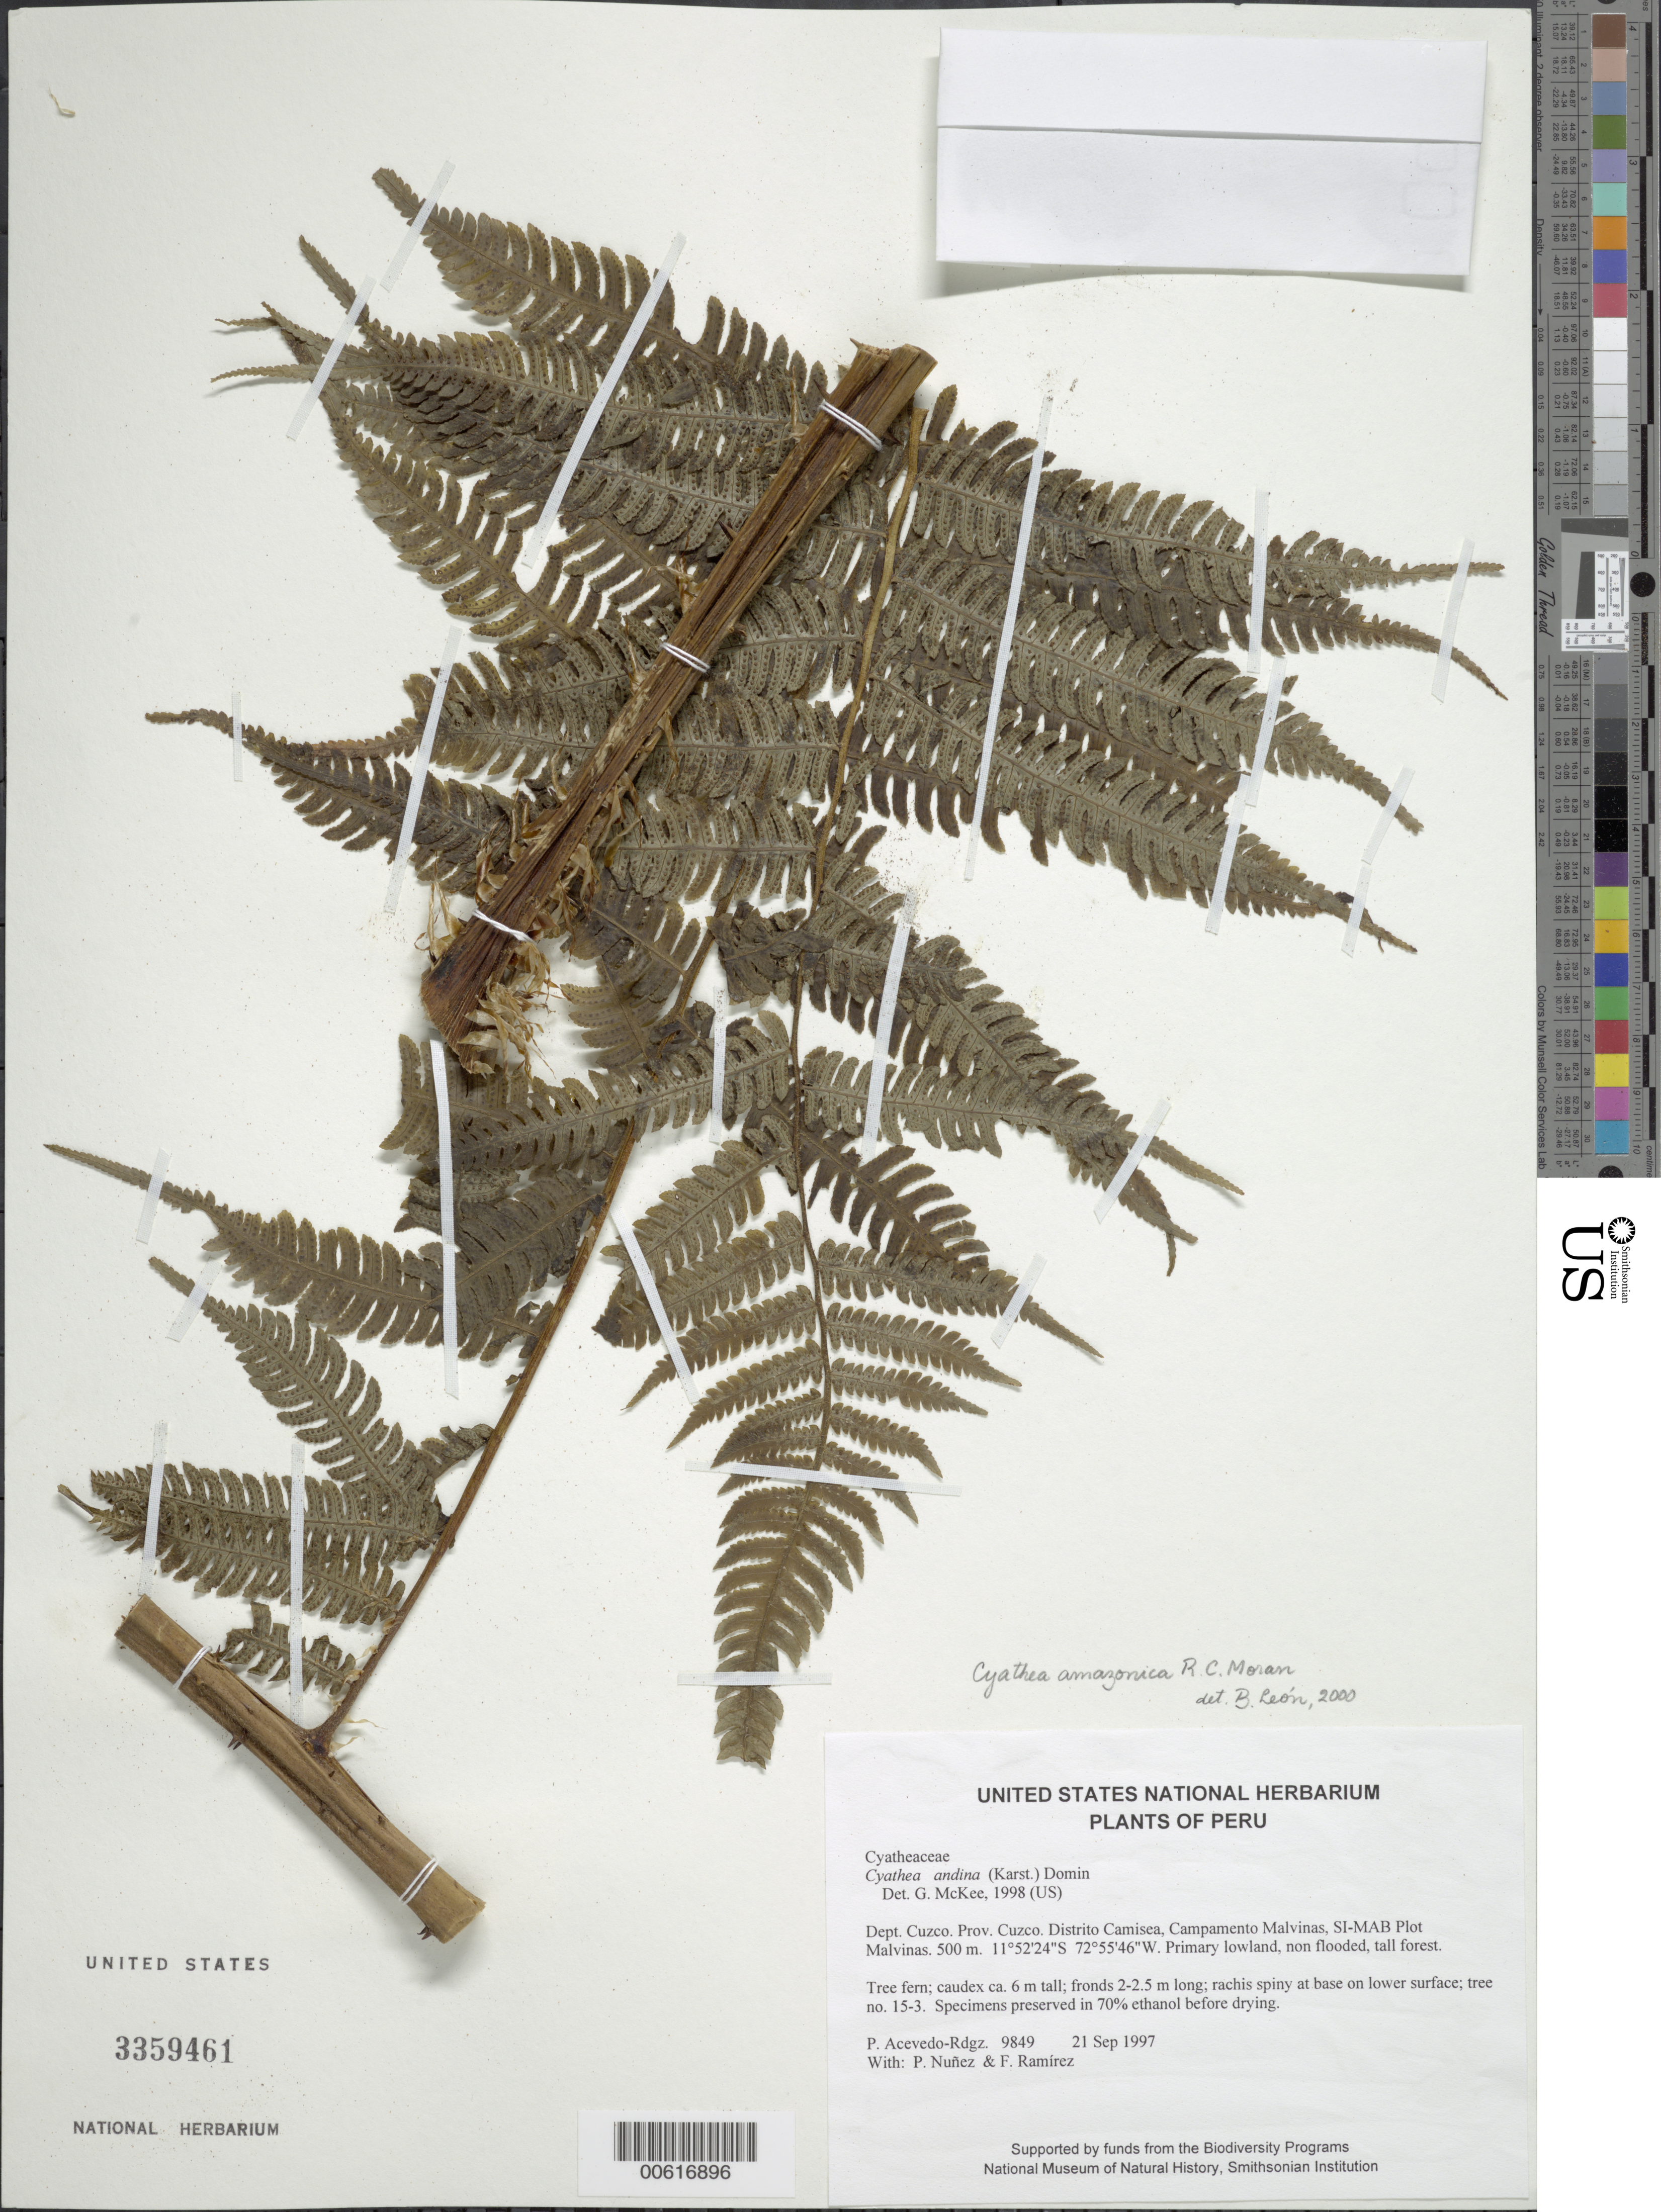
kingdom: Plantae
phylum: Tracheophyta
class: Polypodiopsida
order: Cyatheales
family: Cyatheaceae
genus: Cyathea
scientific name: Cyathea amazonica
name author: R.C. Moran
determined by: León, B.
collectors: P. Acevedo-Rodr., P. Nuñez V. & F. Ramirez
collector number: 9849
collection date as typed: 21 Sep 1997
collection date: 1997-09-21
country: Peru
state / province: Cusco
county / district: Cusco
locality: Distrito Camisea, Campamento Malvinas, SI-MAB Plot Malvinas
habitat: Primary lowland, non flooded, tall forest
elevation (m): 500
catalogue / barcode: US 3359461